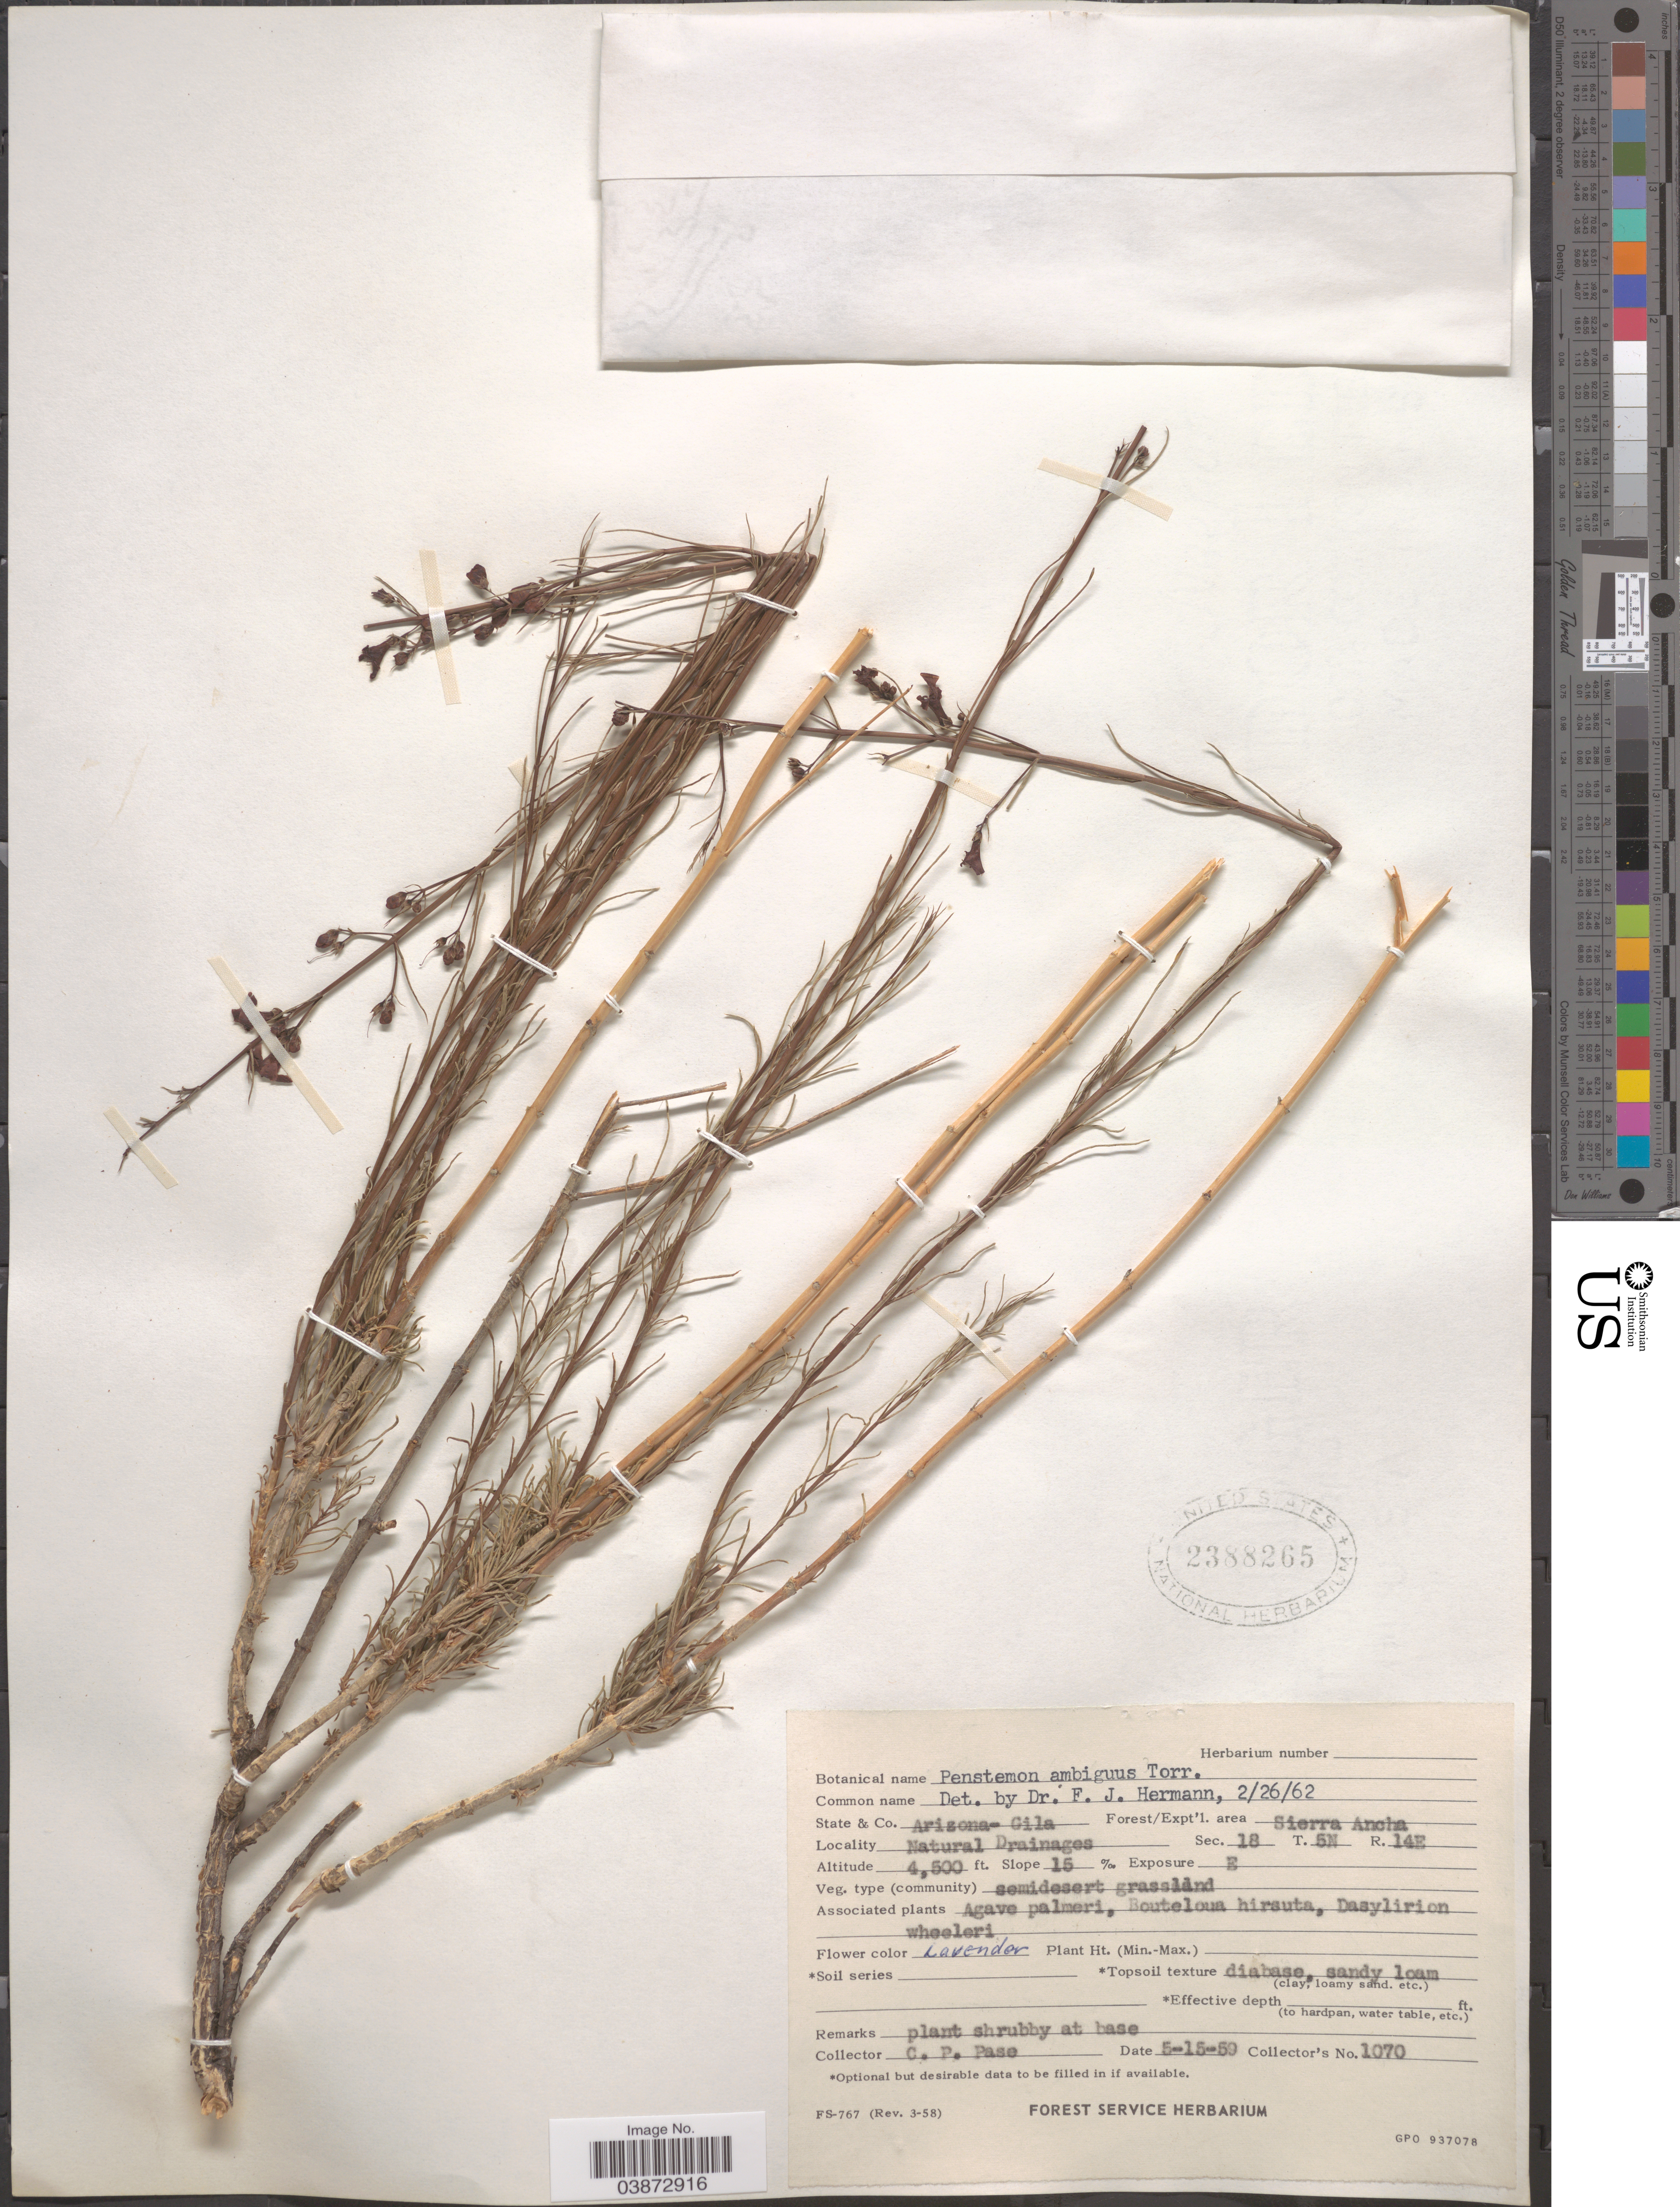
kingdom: Plantae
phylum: Tracheophyta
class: Magnoliopsida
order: Lamiales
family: Plantaginaceae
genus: Penstemon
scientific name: Penstemon ambiguus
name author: Torr.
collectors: C. P. Pase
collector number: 1070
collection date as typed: Transcribed d/m/y: 15/5/59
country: United States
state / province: Arizona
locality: State & Co. Arizona - Gila Forest/ Expt'l. area Sierra Ancha. Natural Drainages Sec. 18 T. 5N R.14E.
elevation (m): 1372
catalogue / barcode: US 2388265